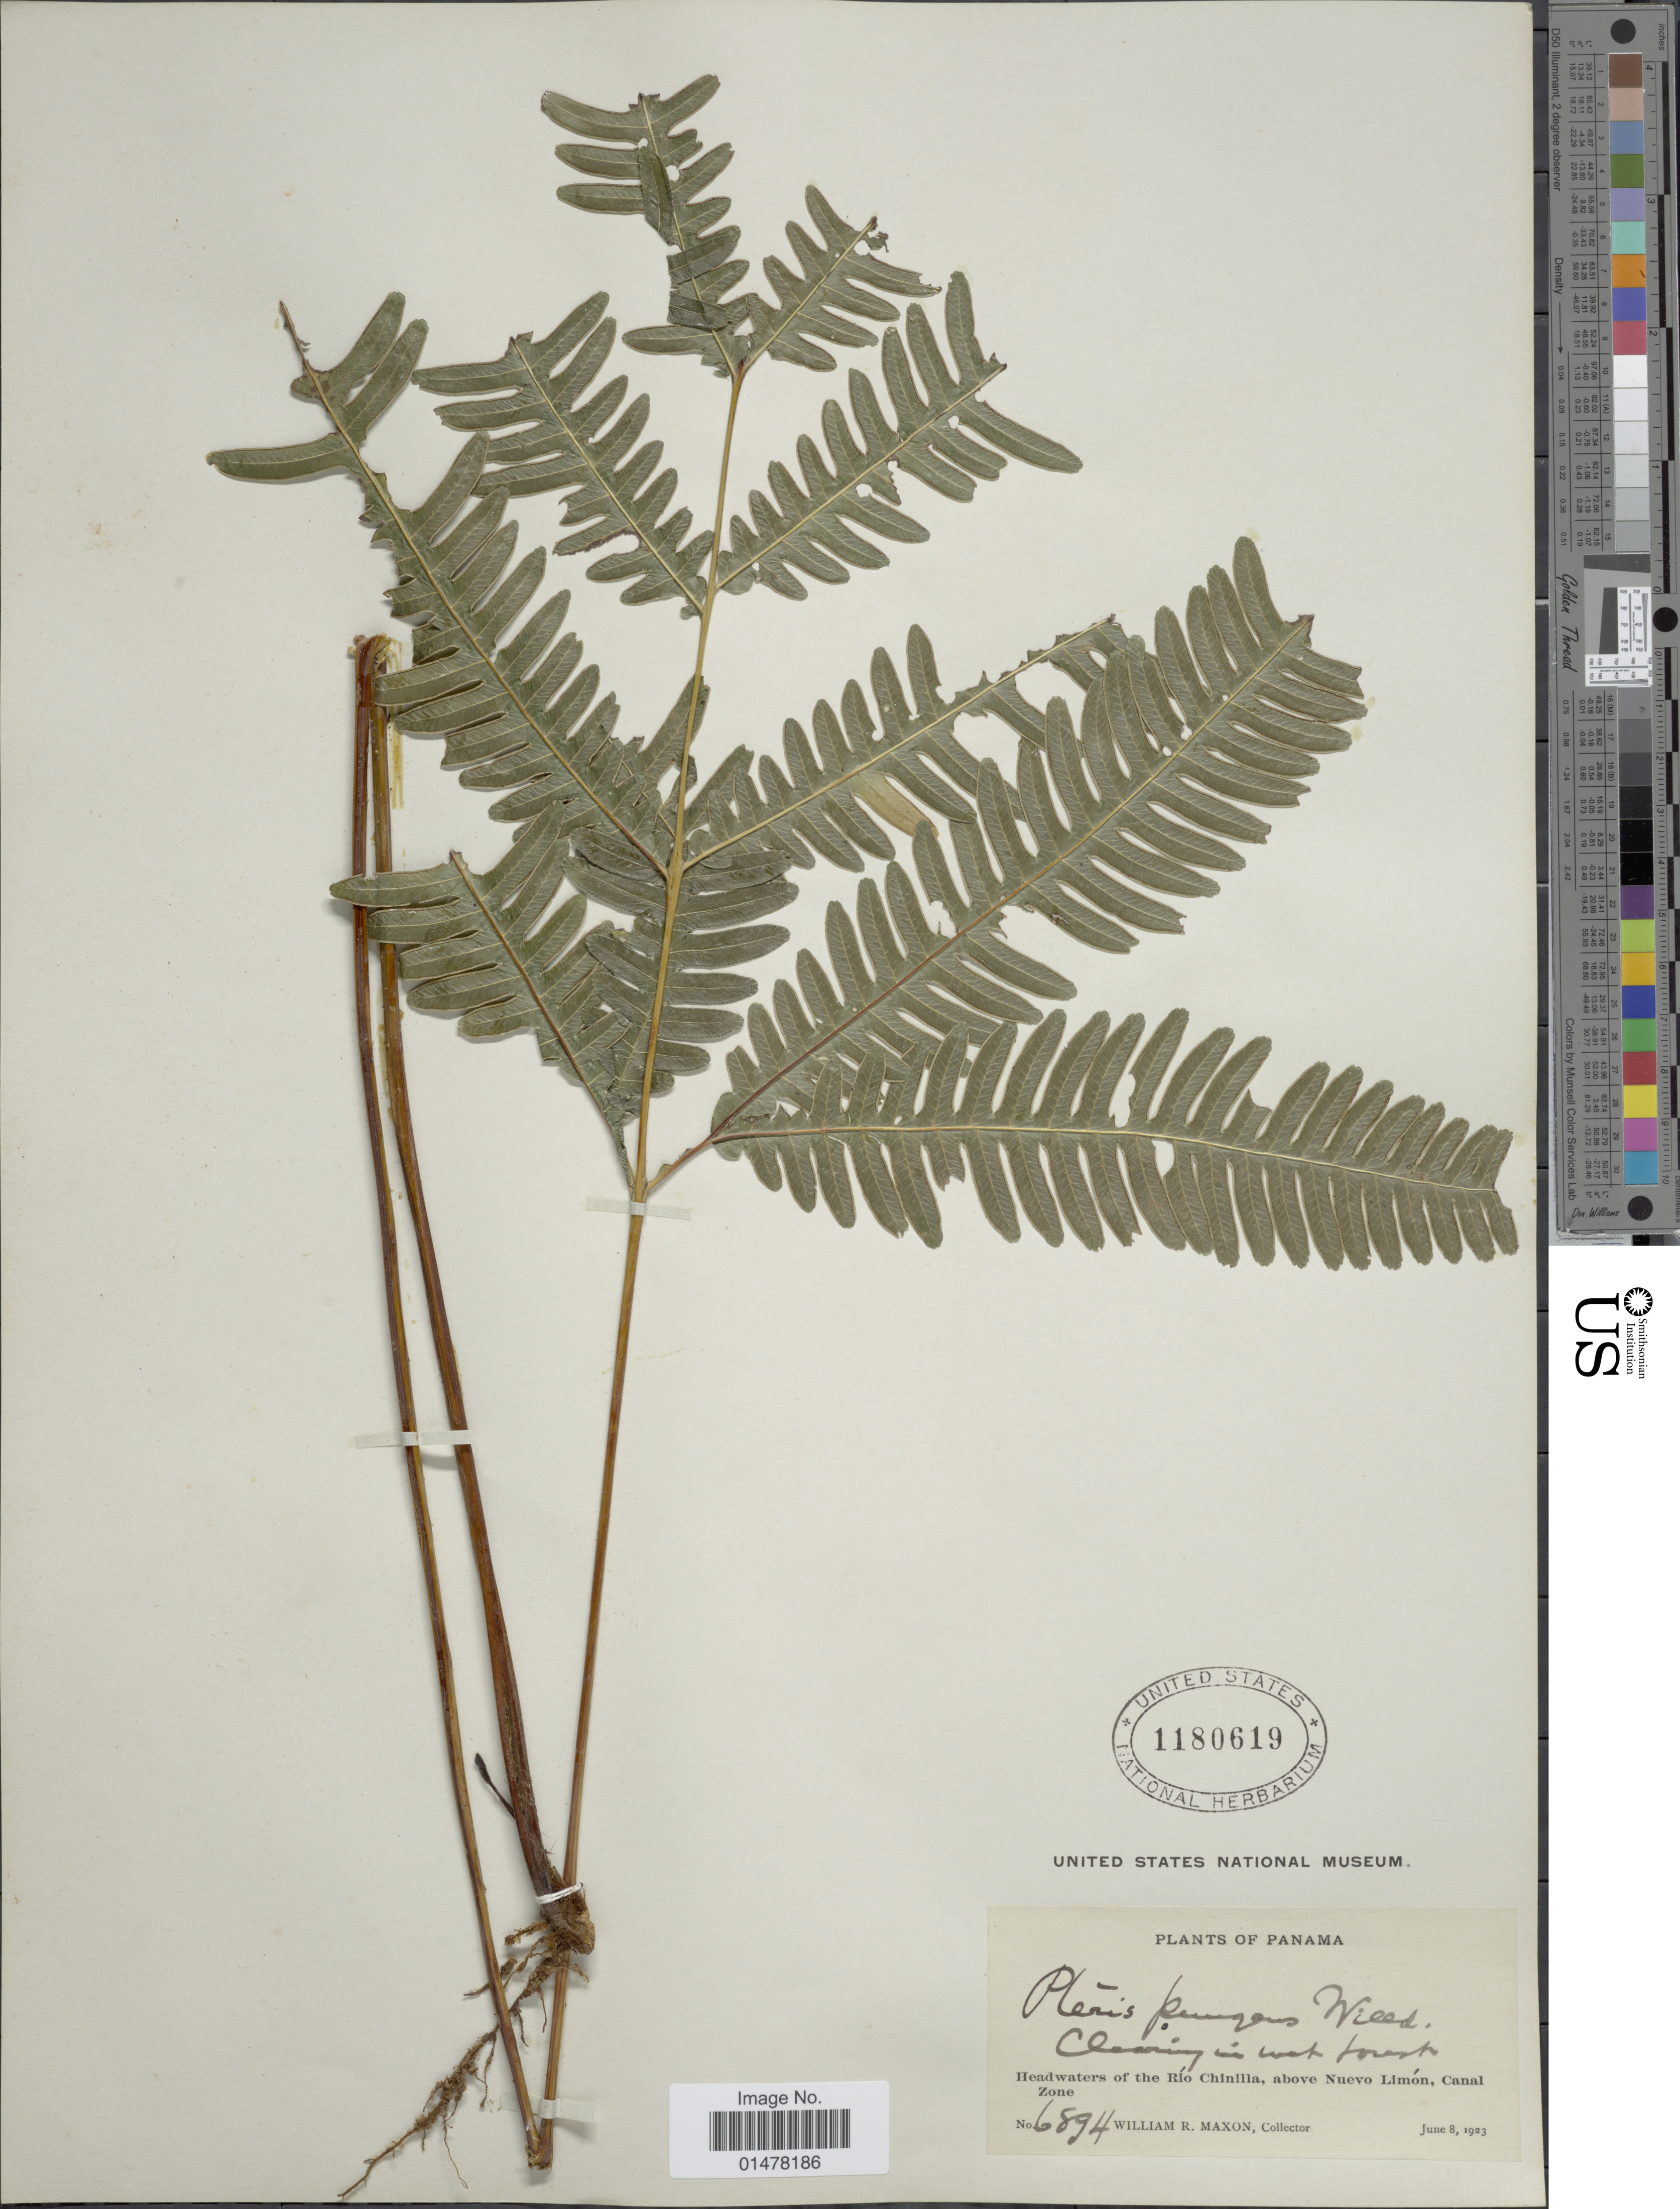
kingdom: Plantae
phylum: Tracheophyta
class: Polypodiopsida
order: Polypodiales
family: Pteridaceae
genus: Pteris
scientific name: Pteris pungens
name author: Willd.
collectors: W. R. Maxon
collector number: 6894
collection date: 1923-06-08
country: Panama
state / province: Colón / Panamá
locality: Plants of Panama, headwaters of the Rio Chinilla, above Nuevo Limon, Canala Zone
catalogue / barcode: US 1180619